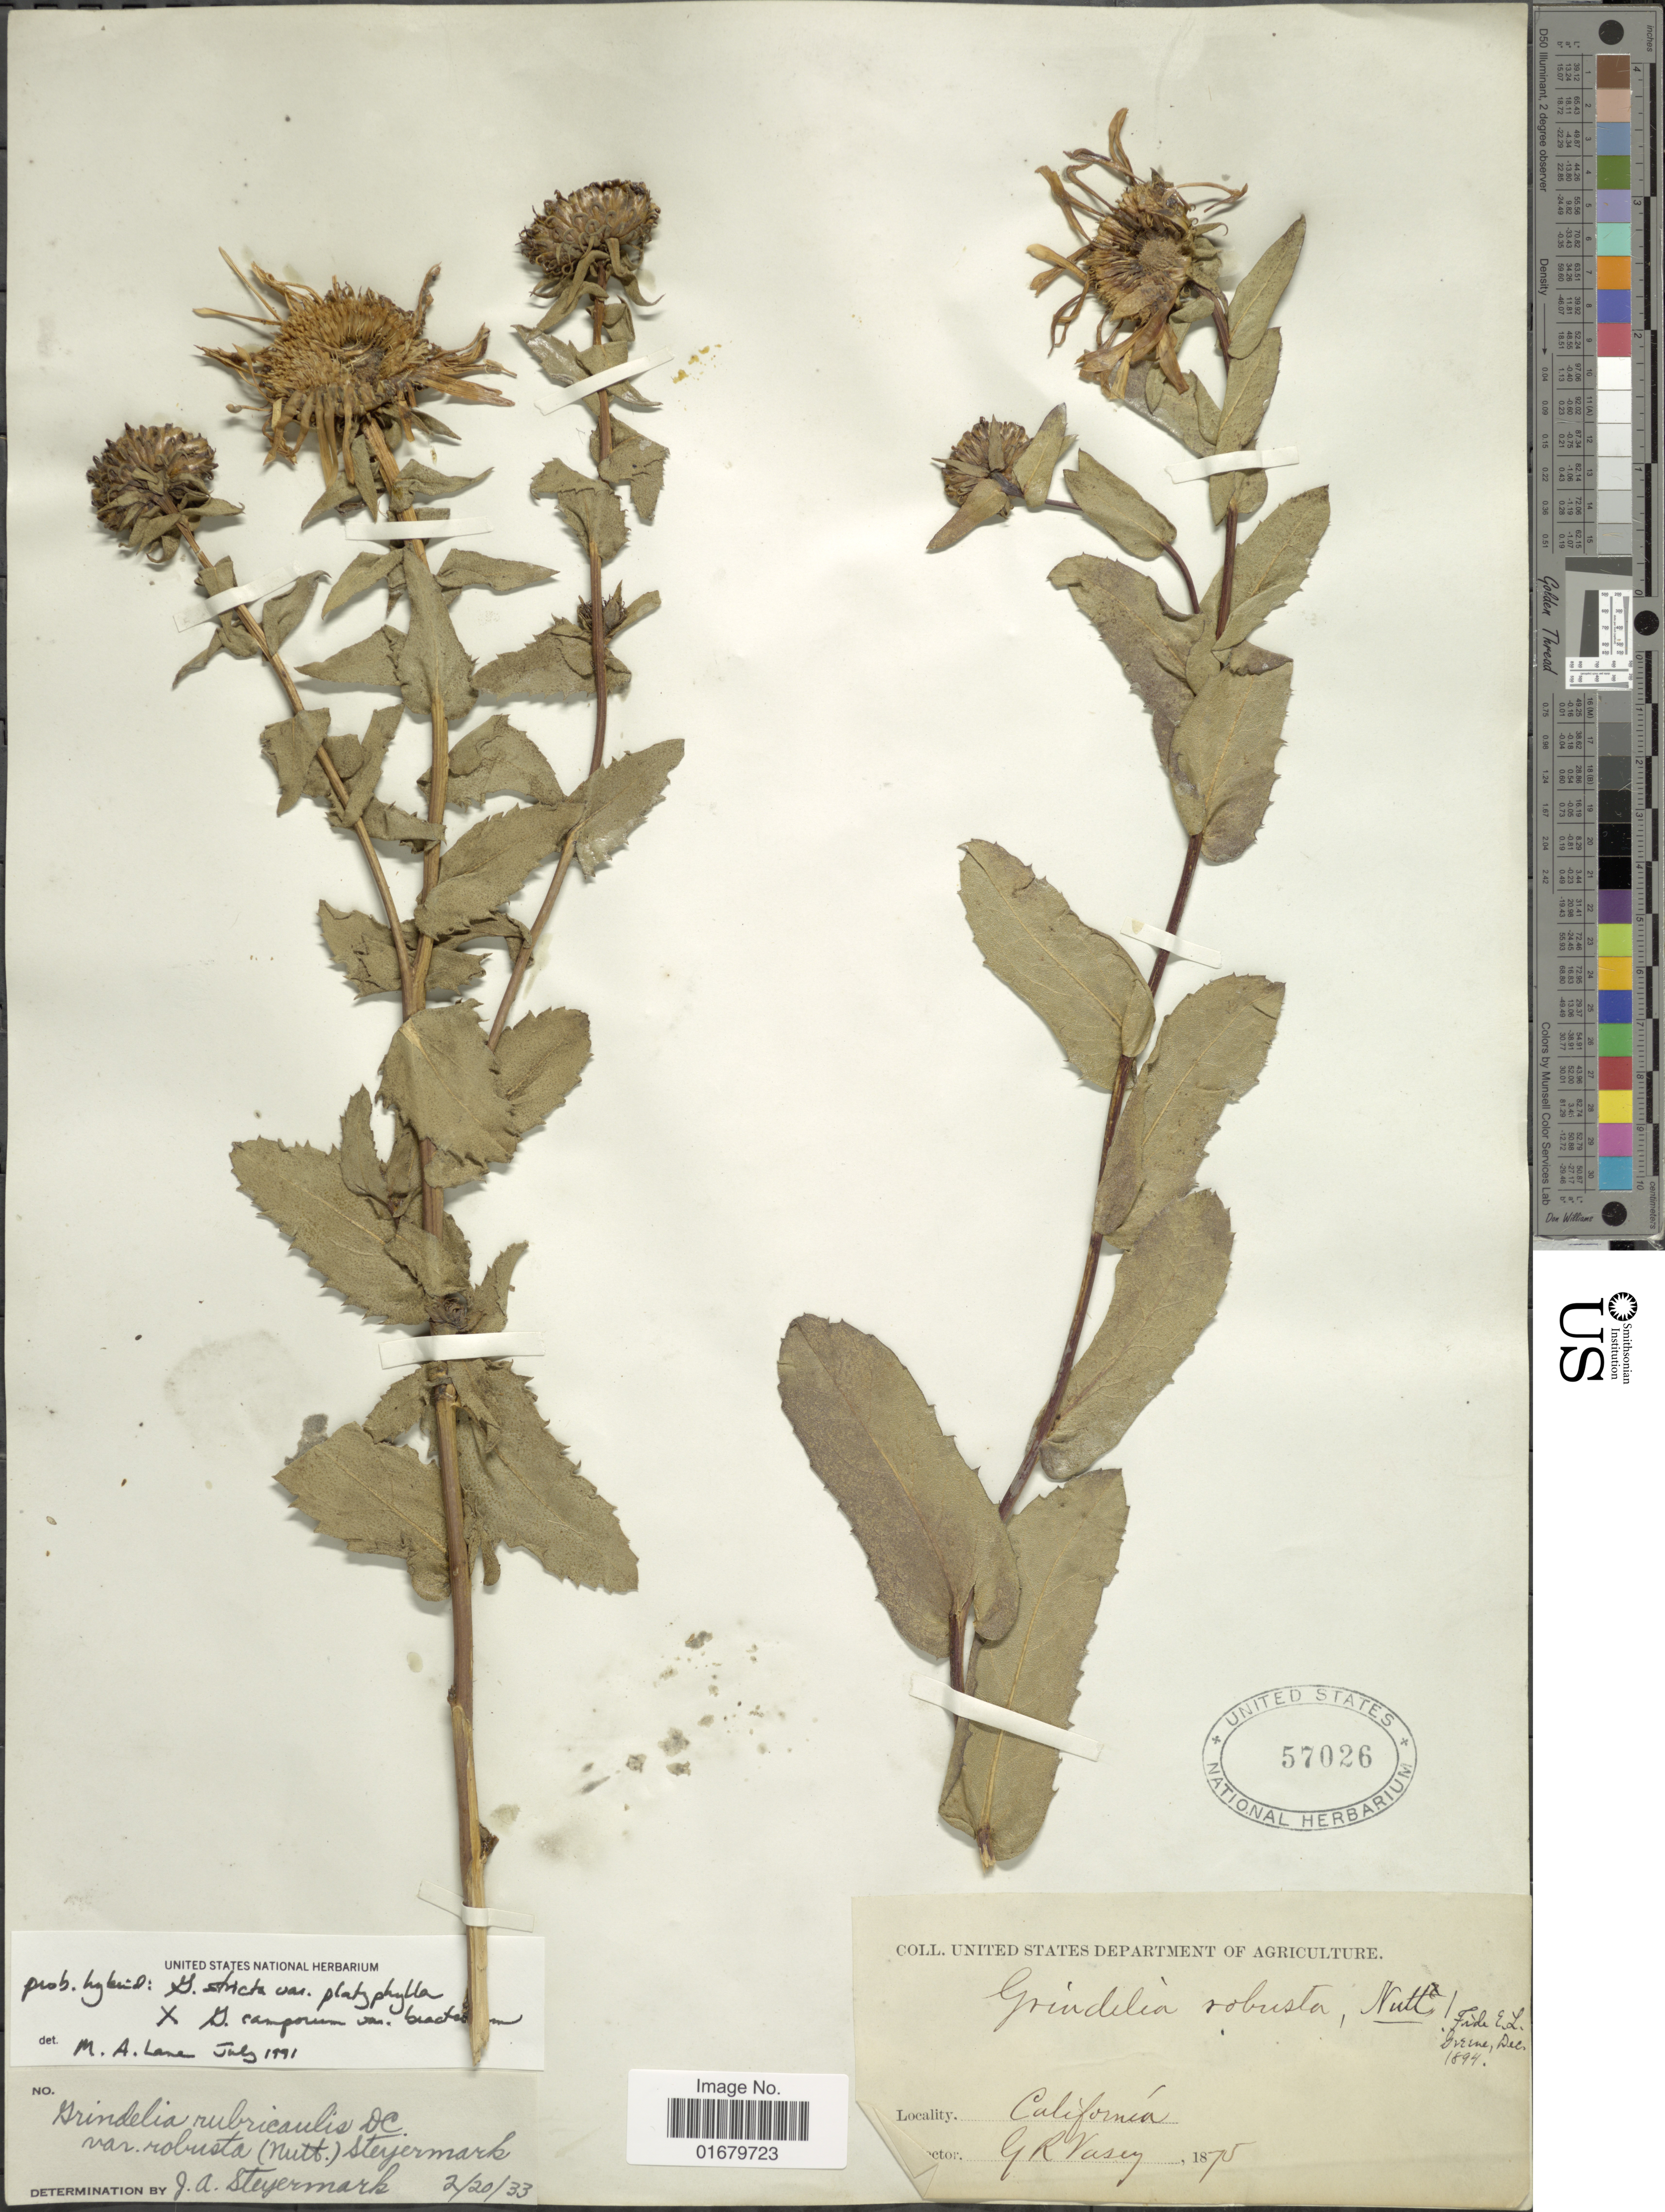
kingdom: Plantae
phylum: Tracheophyta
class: Magnoliopsida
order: Asterales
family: Asteraceae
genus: Grindelia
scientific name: Grindelia camporum var. bracteosa x G. stricta var. platyphylla (Greene) M.A. Lane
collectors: G. R. Vasey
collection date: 1875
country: United States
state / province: California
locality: California.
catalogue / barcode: US 57026